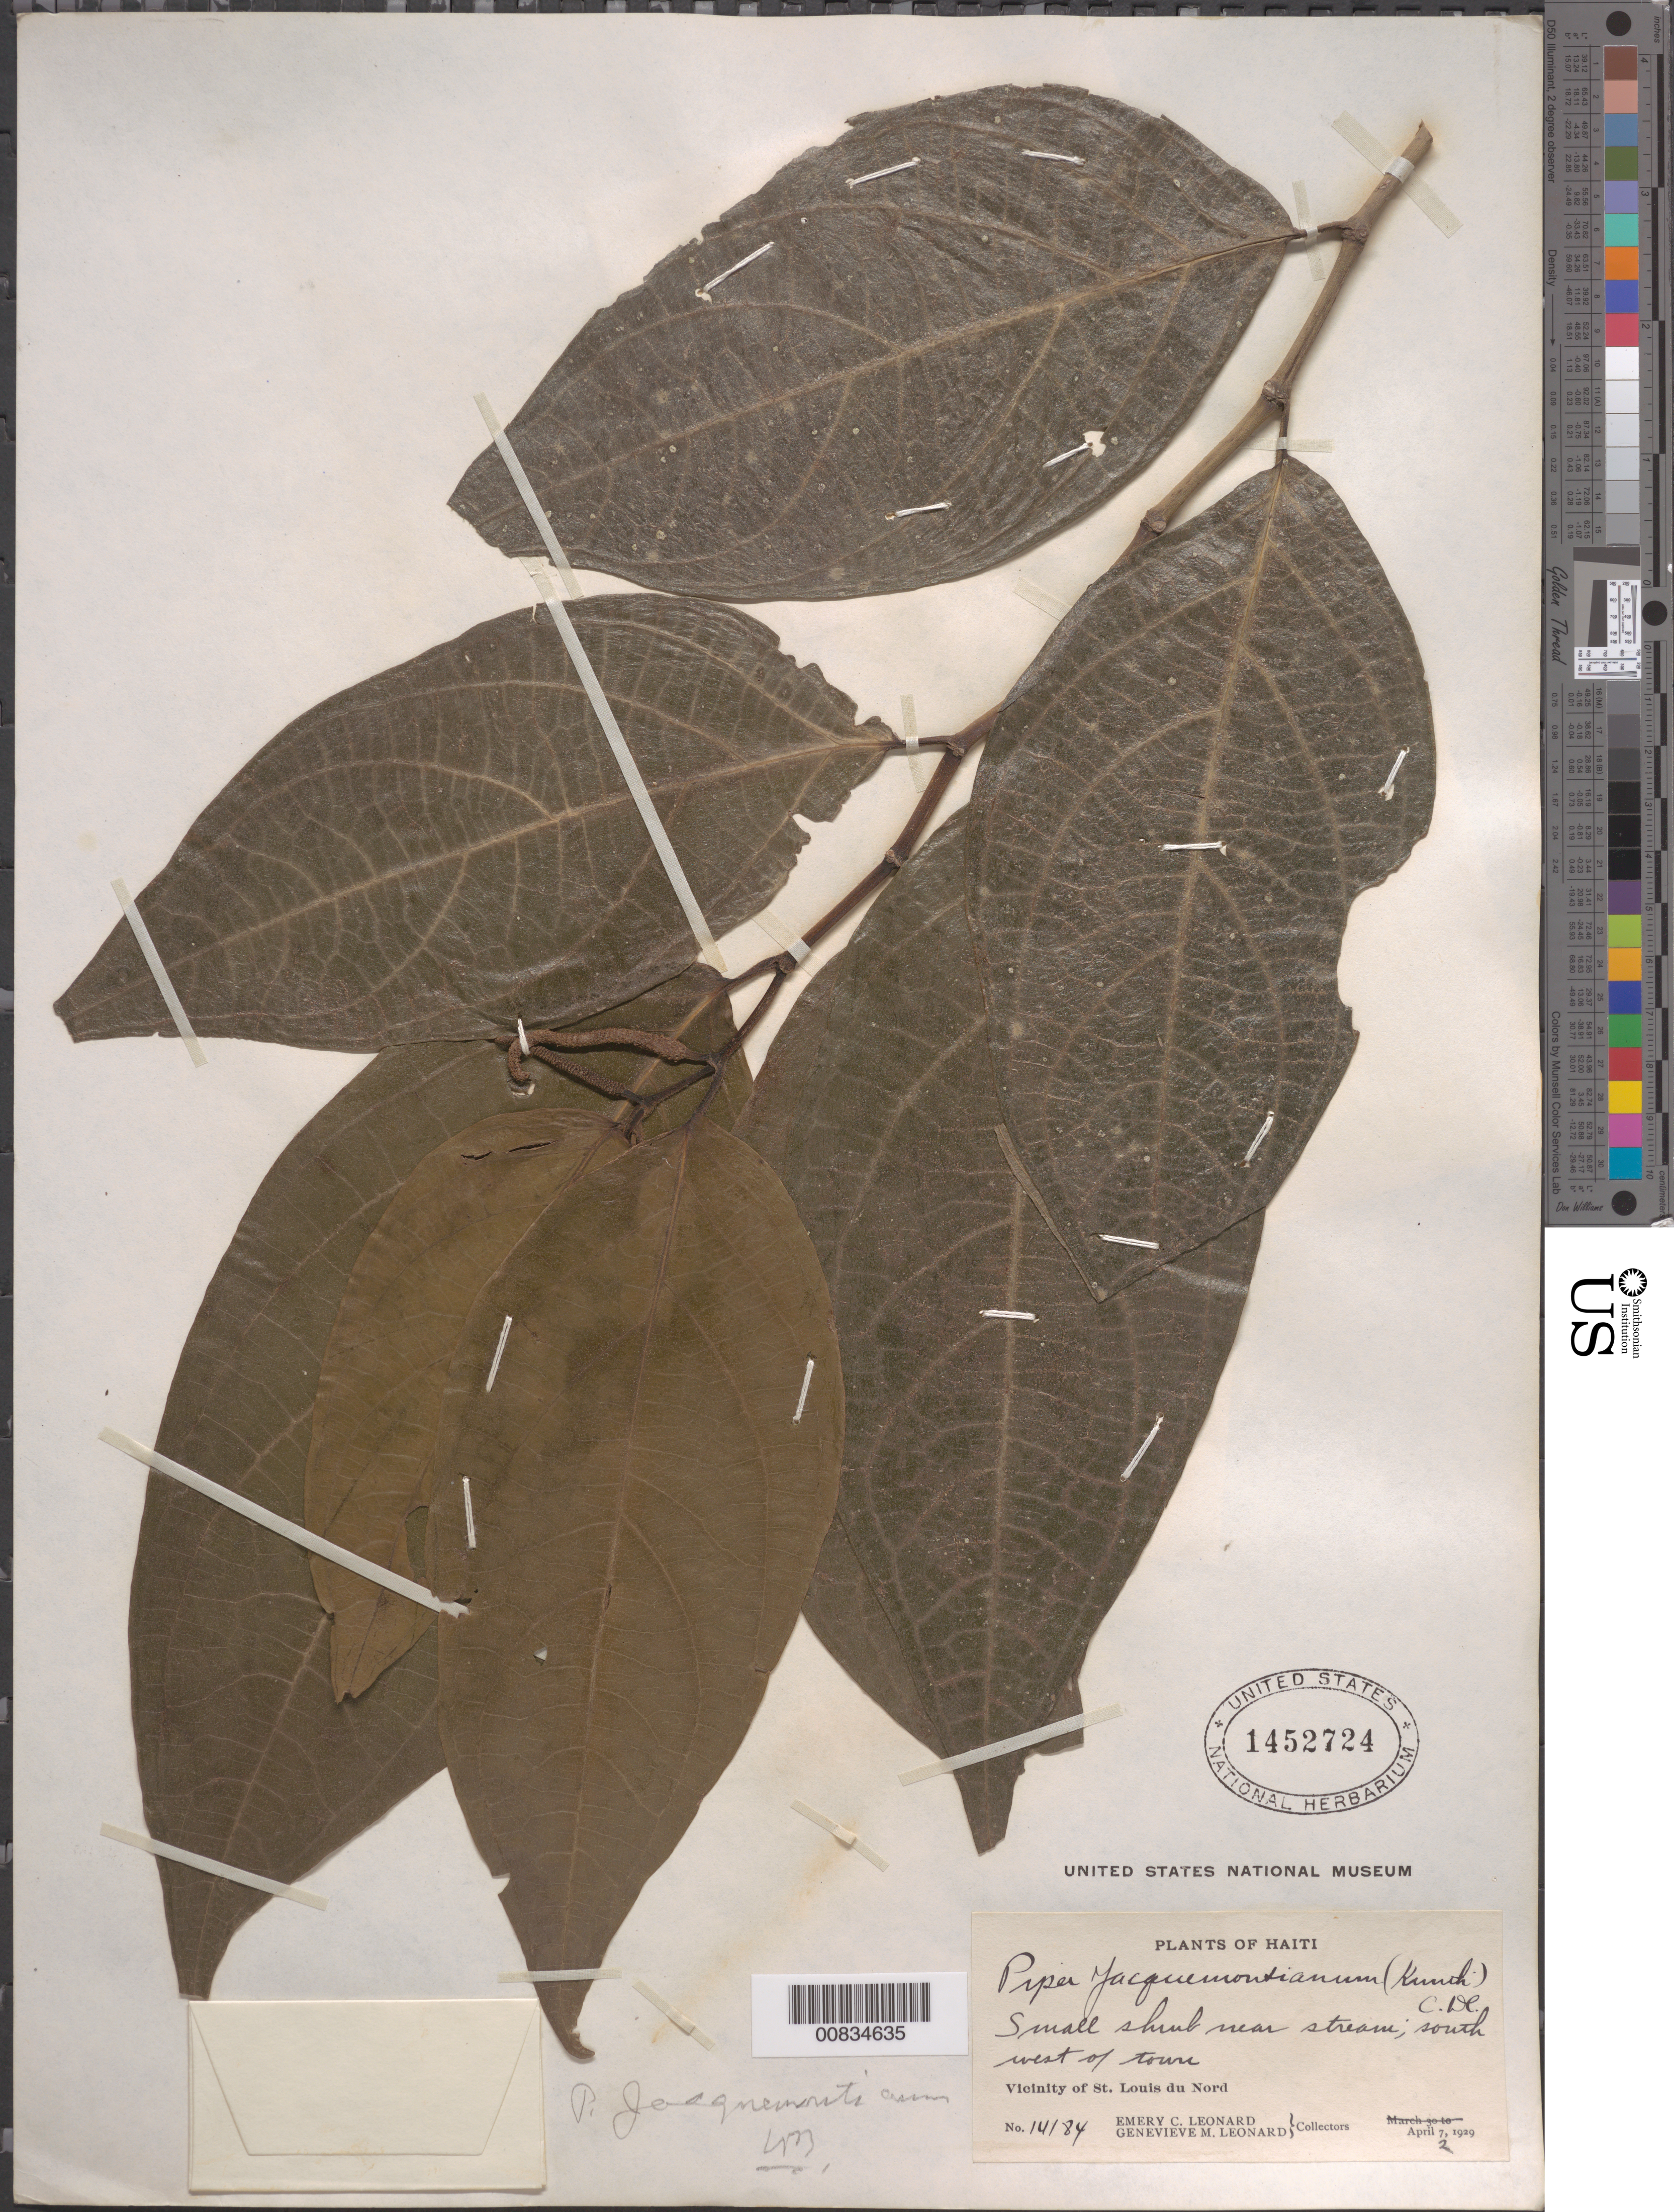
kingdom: Plantae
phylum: Tracheophyta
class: Magnoliopsida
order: Piperales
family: Piperaceae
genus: Piper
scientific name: Piper jacquemontianum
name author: Kunth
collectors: E. C. Leonard & G. M. Leonard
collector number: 14184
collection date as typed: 02 Apr 1929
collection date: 1929-04-02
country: Haiti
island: Hispaniola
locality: Vicinity of St. Louis du Nord. Southwest of town.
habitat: Near stream.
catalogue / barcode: US 1452724